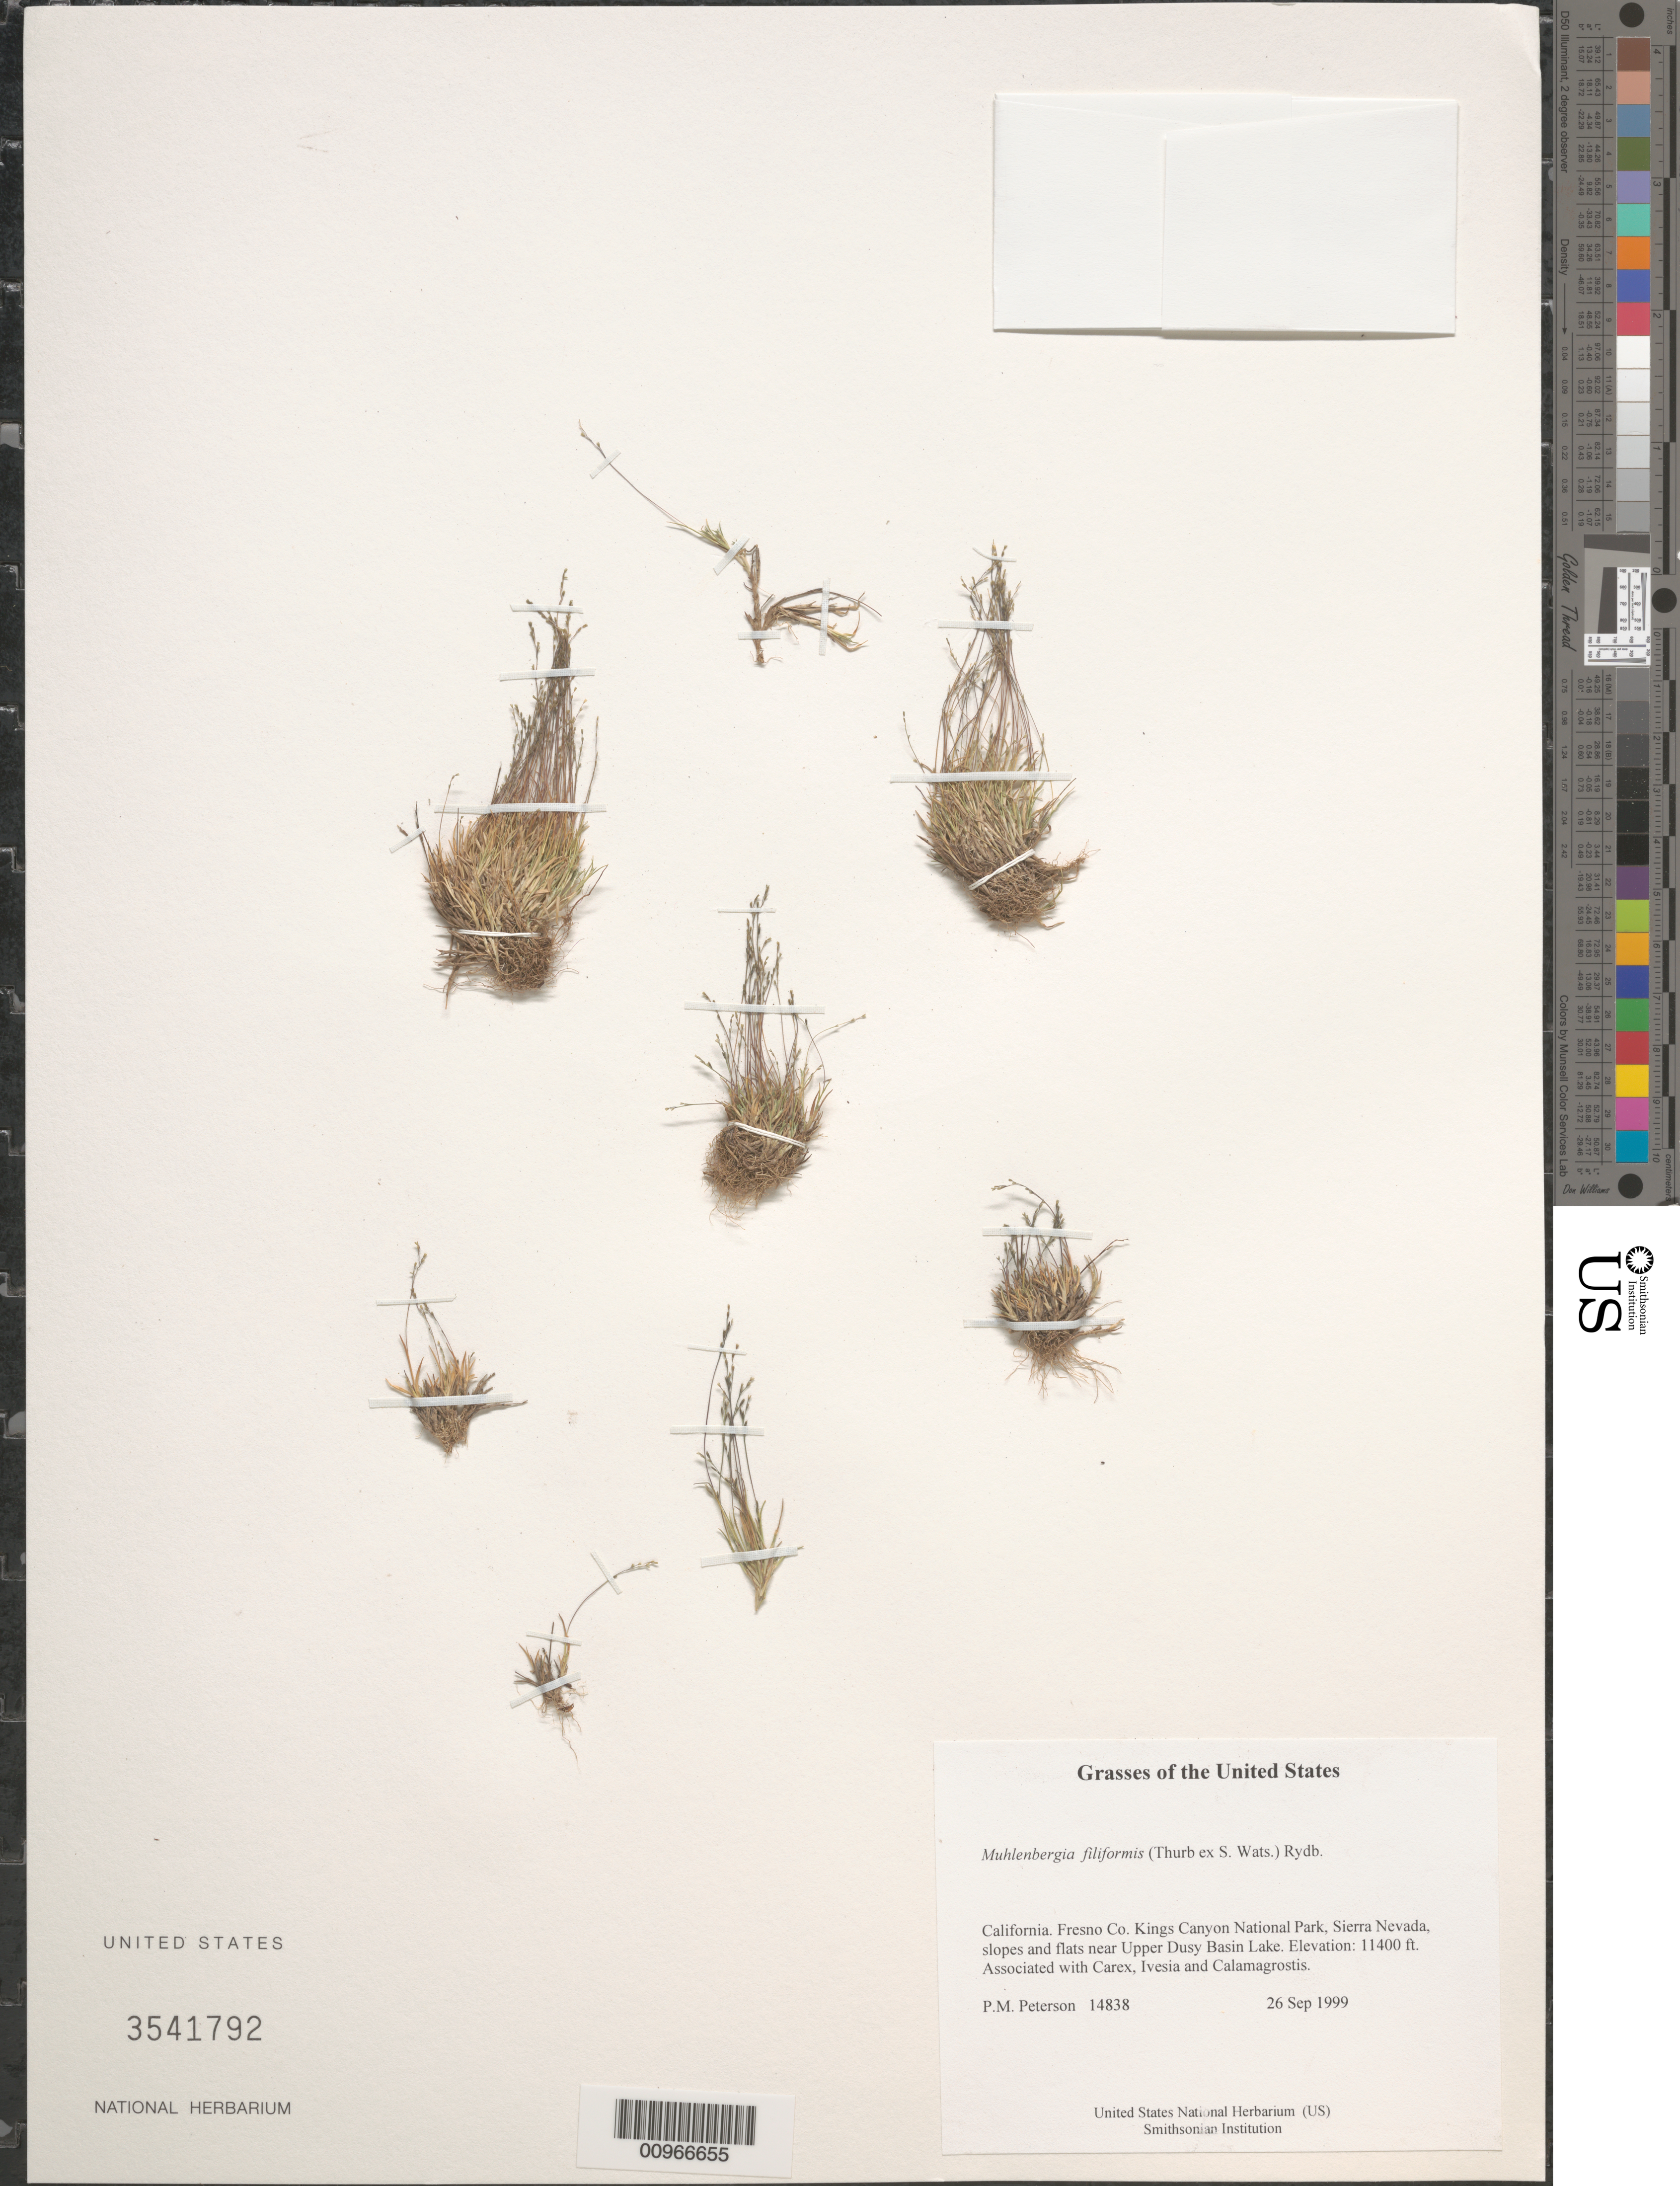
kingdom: Plantae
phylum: Tracheophyta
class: Liliopsida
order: Poales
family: Poaceae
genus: Muhlenbergia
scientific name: Muhlenbergia filiformis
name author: (Thurb. ex S. Watson) Rydb.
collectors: P. M. Peterson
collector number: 14838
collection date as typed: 26 Sep 1999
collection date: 1999-09-26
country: United States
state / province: California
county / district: Fresno Co.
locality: Kings Canyon National Park, Sierra Nevada, slopes and flats near Upper Dusy Basin Lake.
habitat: Associated with Carex, Ivesia and Calamagrostis.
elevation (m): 3475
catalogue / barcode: US 3541792